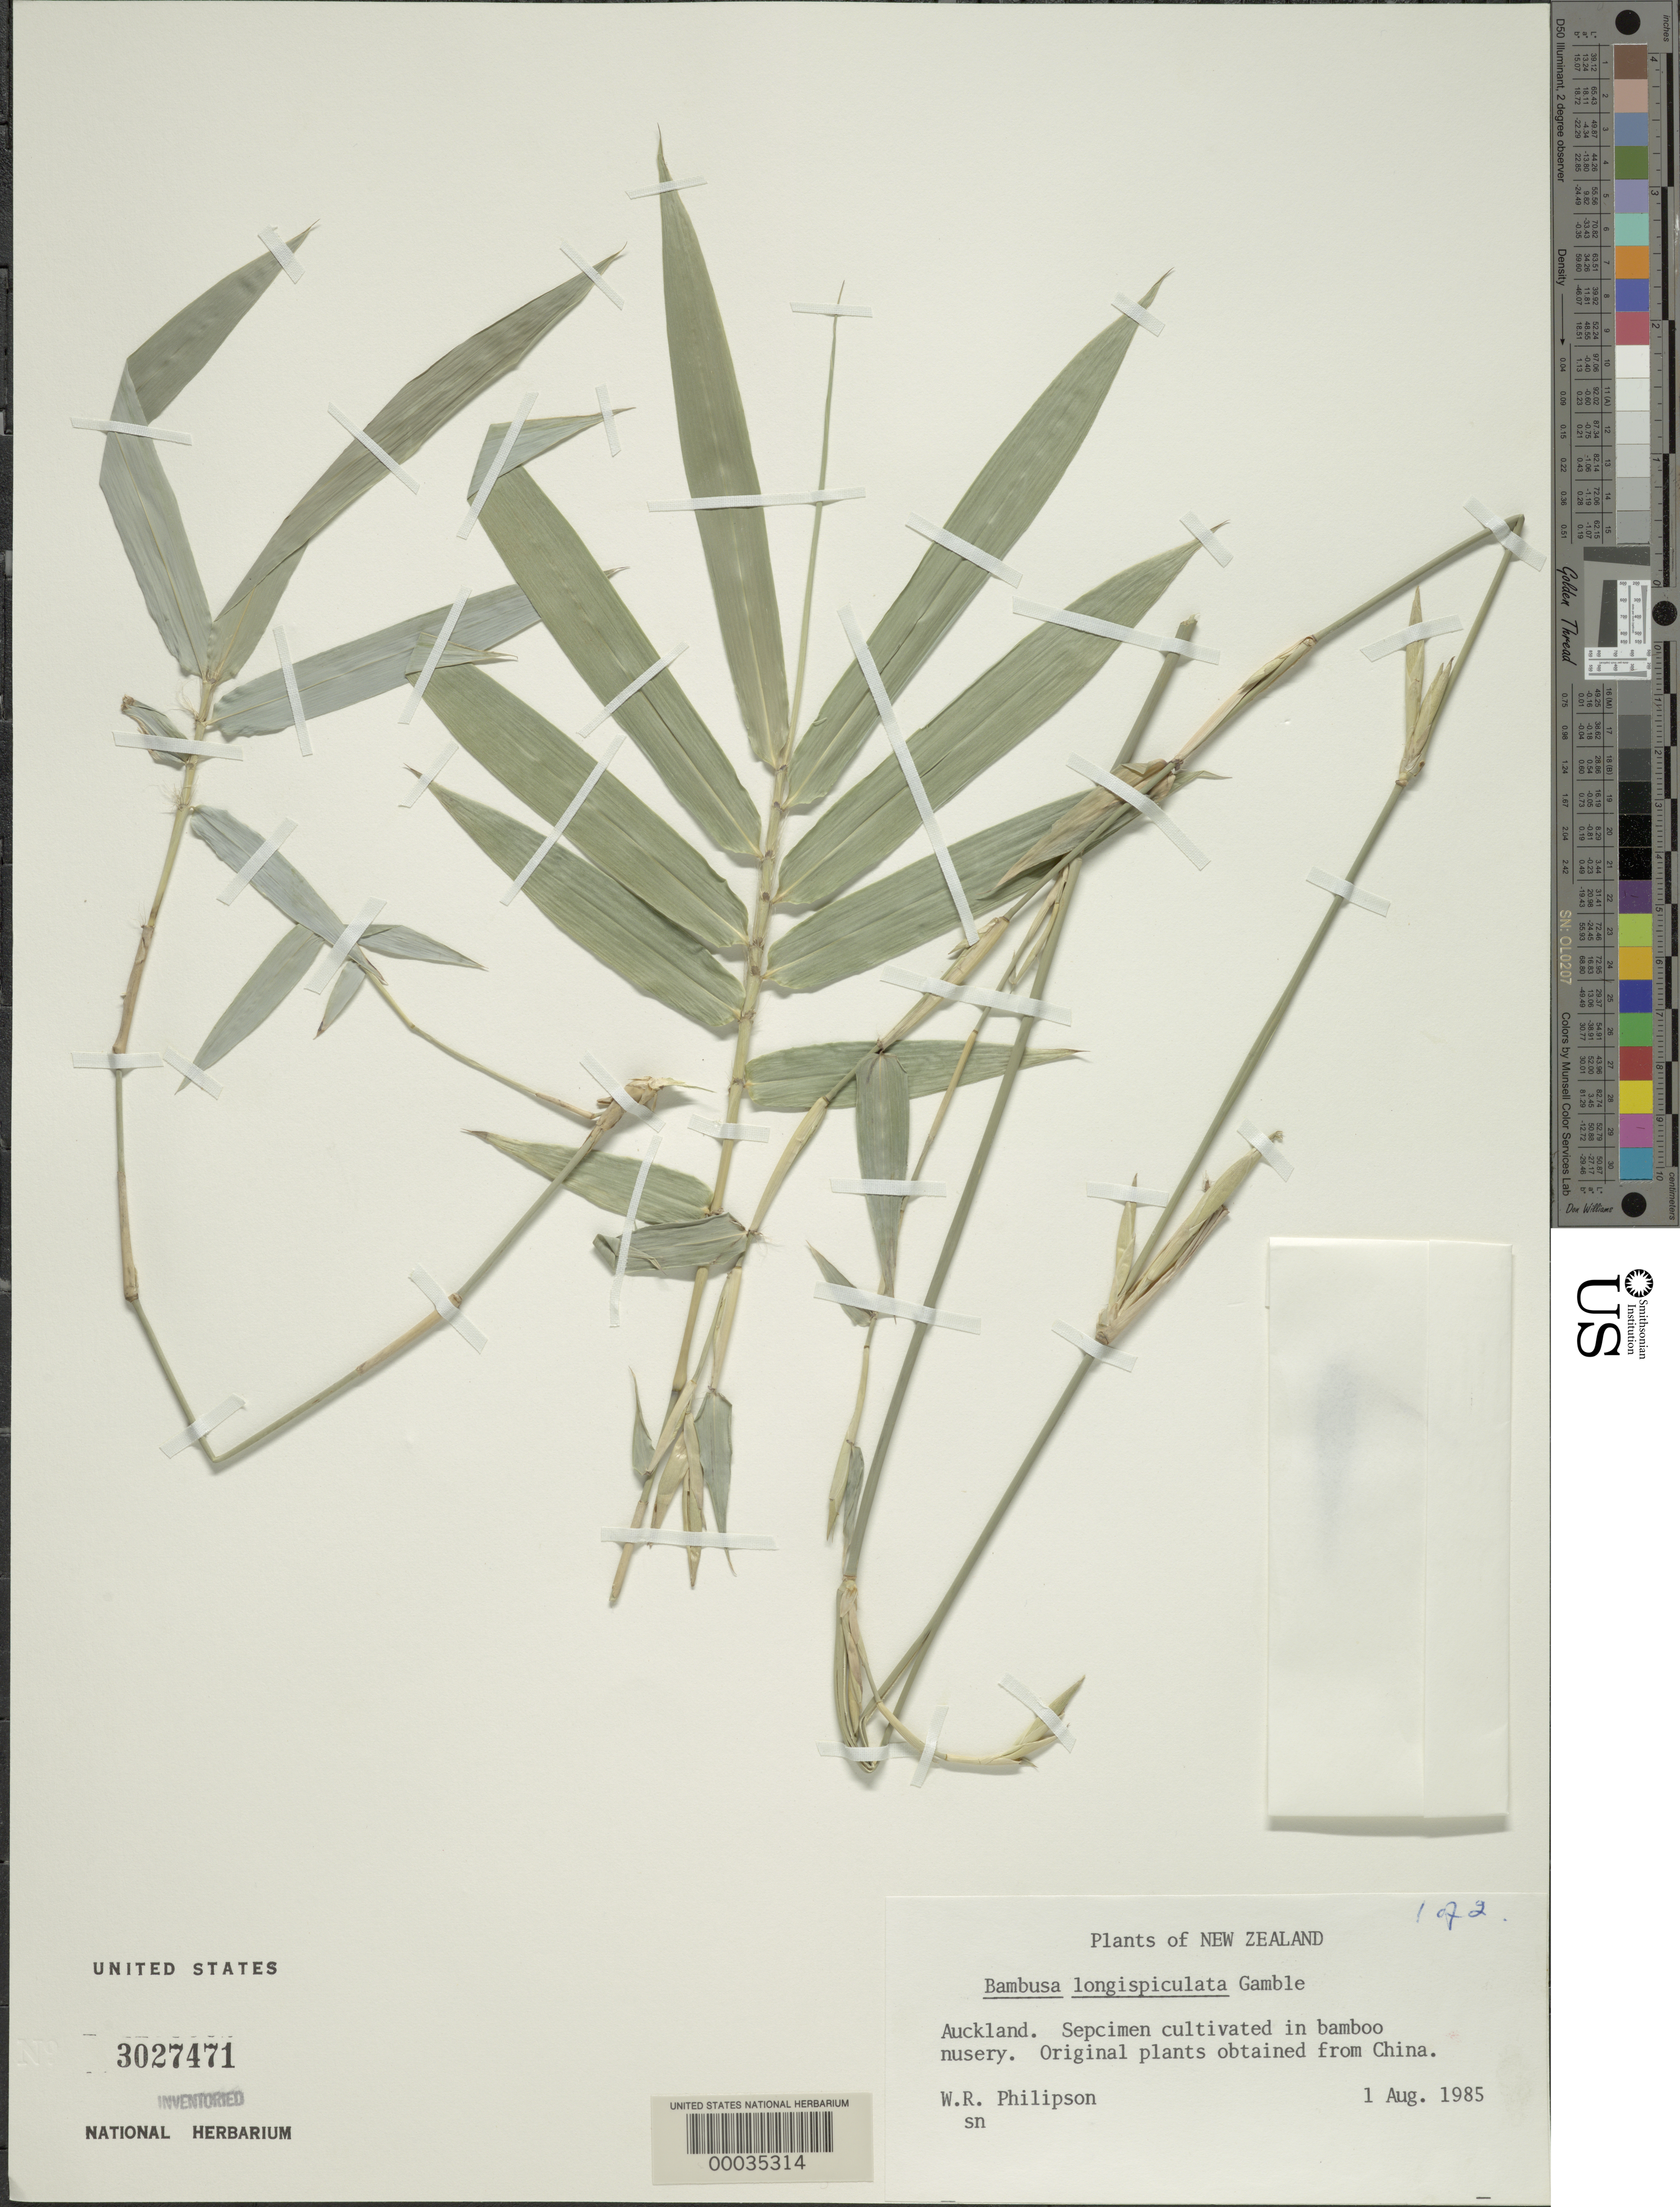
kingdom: Plantae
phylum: Tracheophyta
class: Liliopsida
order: Poales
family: Poaceae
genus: Bambusa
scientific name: Bambusa longispiculata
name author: Gamble ex Brandis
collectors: W. R. Philipson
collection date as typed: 01 Aug 1985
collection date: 1985-08-01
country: New Zealand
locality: Auckland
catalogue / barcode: US 3027471